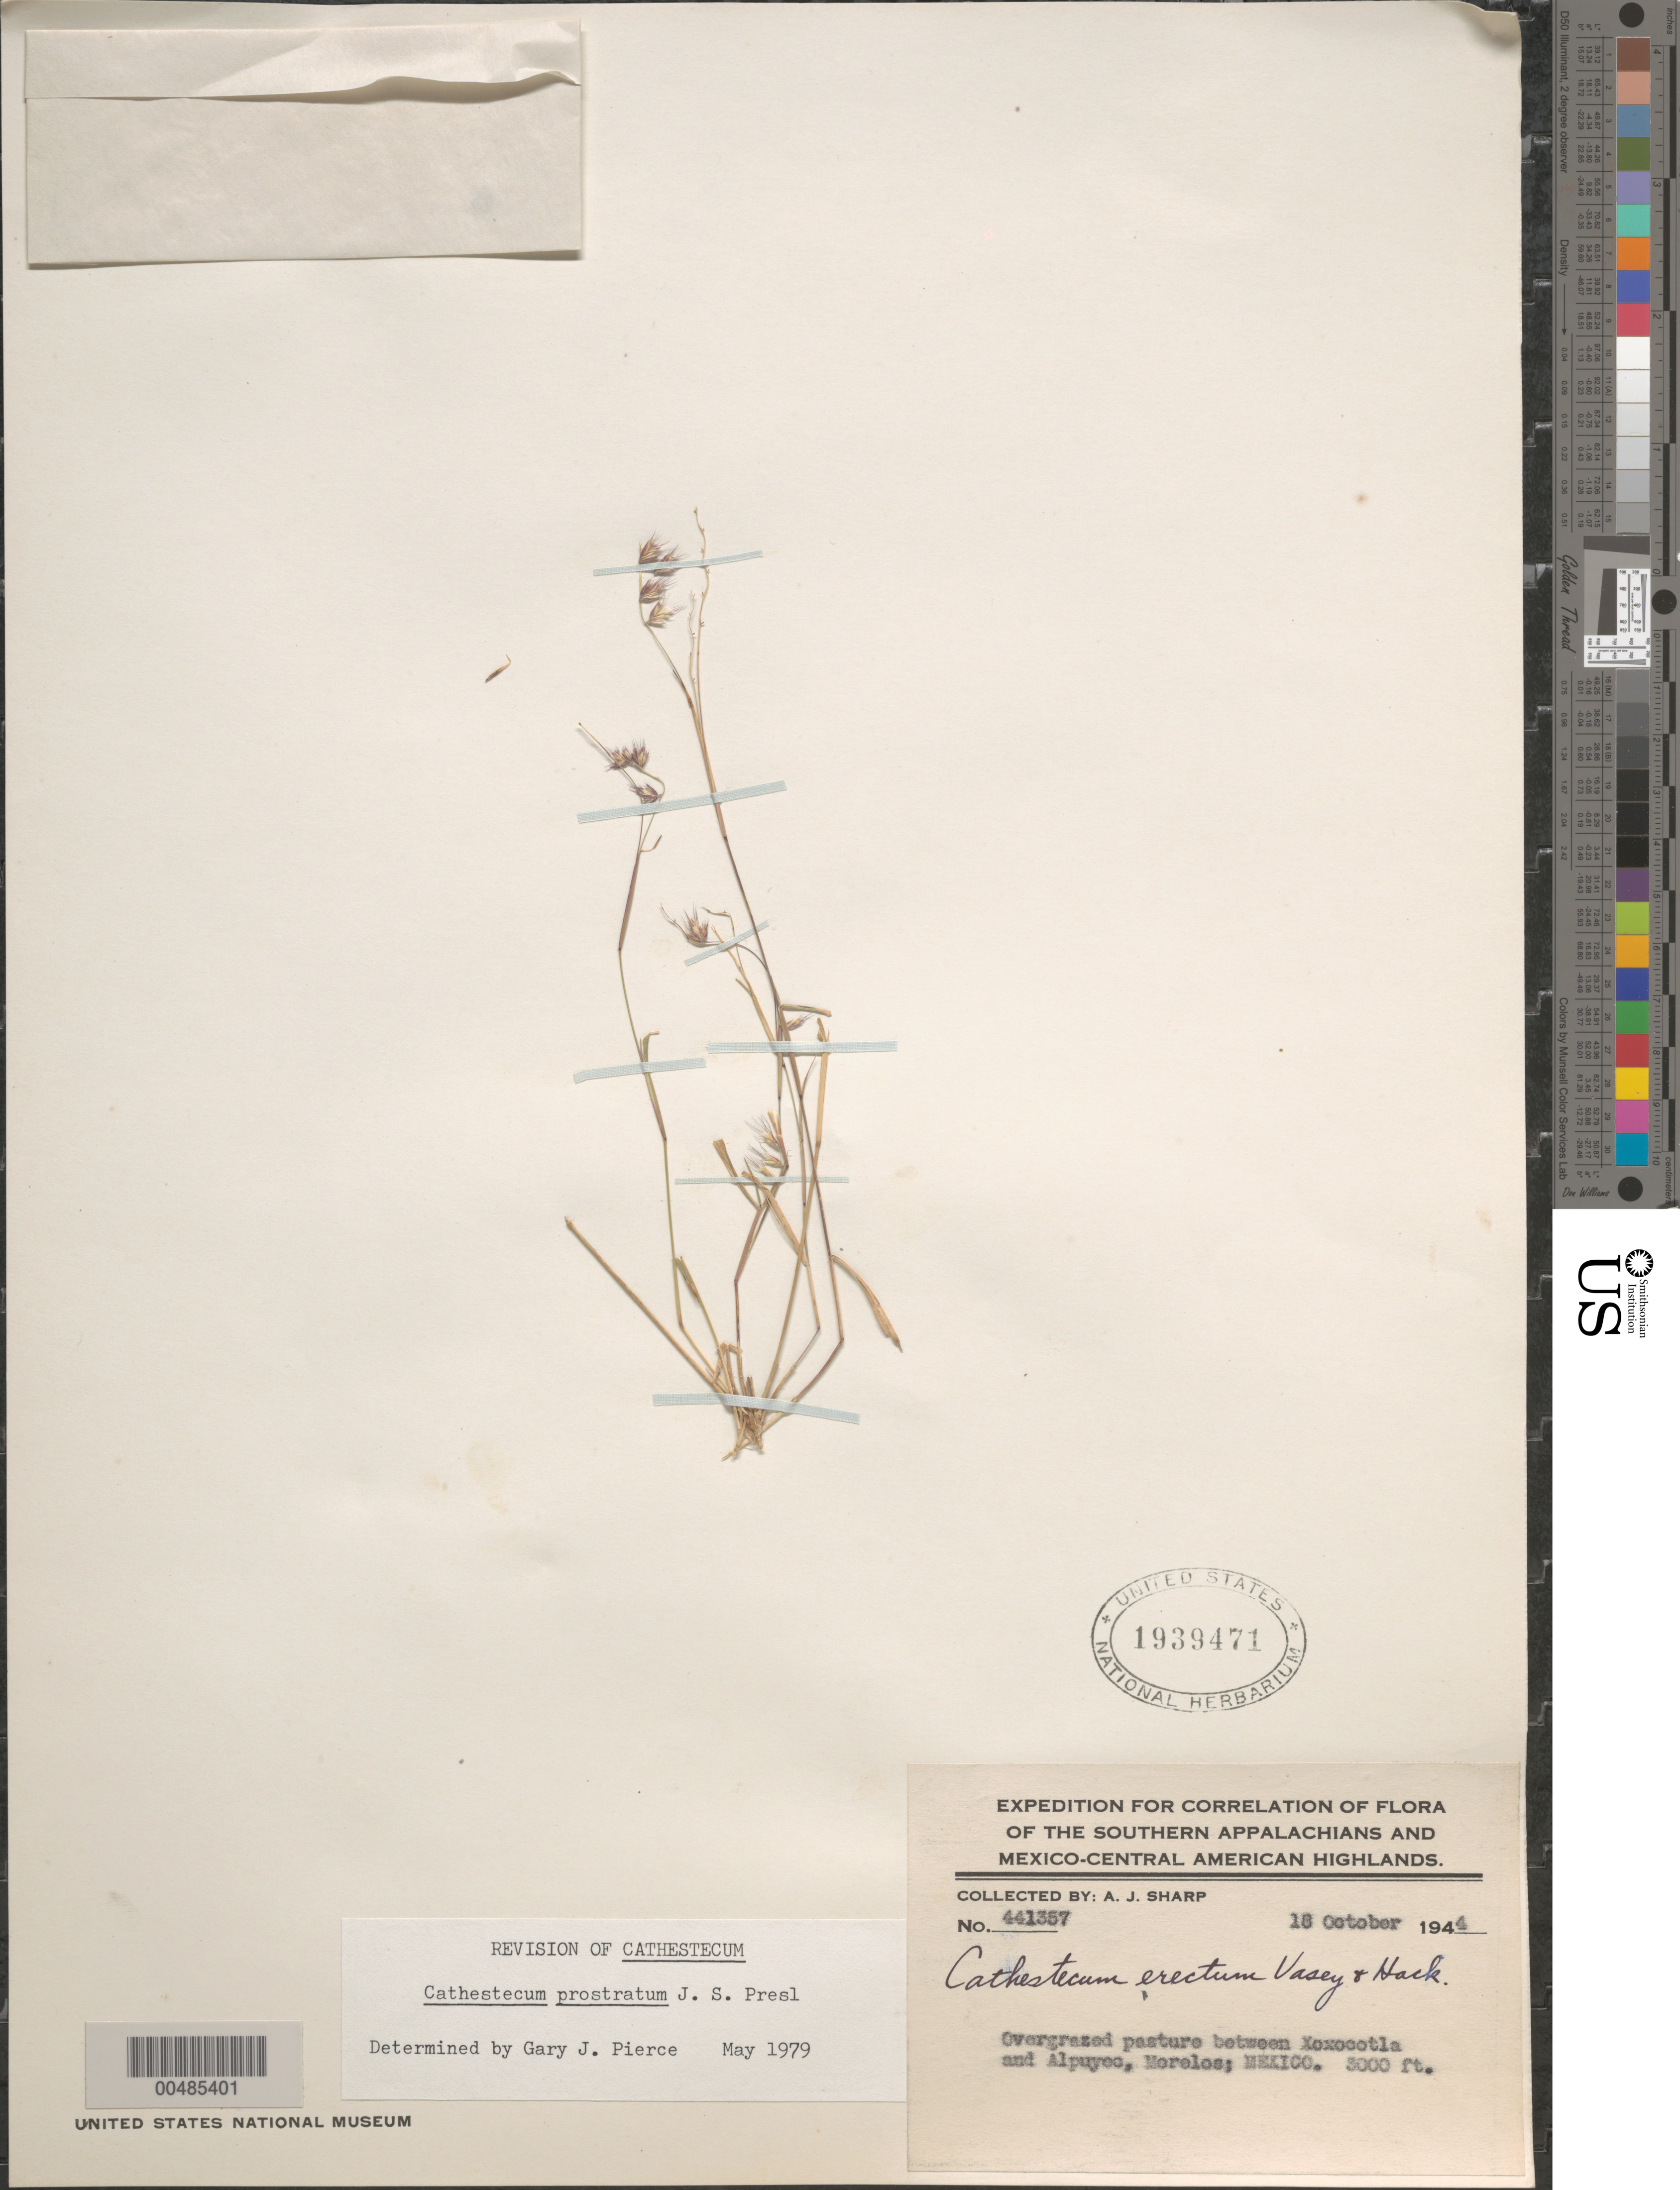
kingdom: Plantae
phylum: Tracheophyta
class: Liliopsida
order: Poales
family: Poaceae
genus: Cathestecum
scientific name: Cathestecum prostratum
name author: J. Presl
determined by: Pierce, G. J.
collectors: A. J. Sharp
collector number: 441357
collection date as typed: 18 Oct 1944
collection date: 1944-10-18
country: Mexico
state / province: Morelos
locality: Between Xoxococtla and Alpuyco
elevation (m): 914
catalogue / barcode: US 1939471